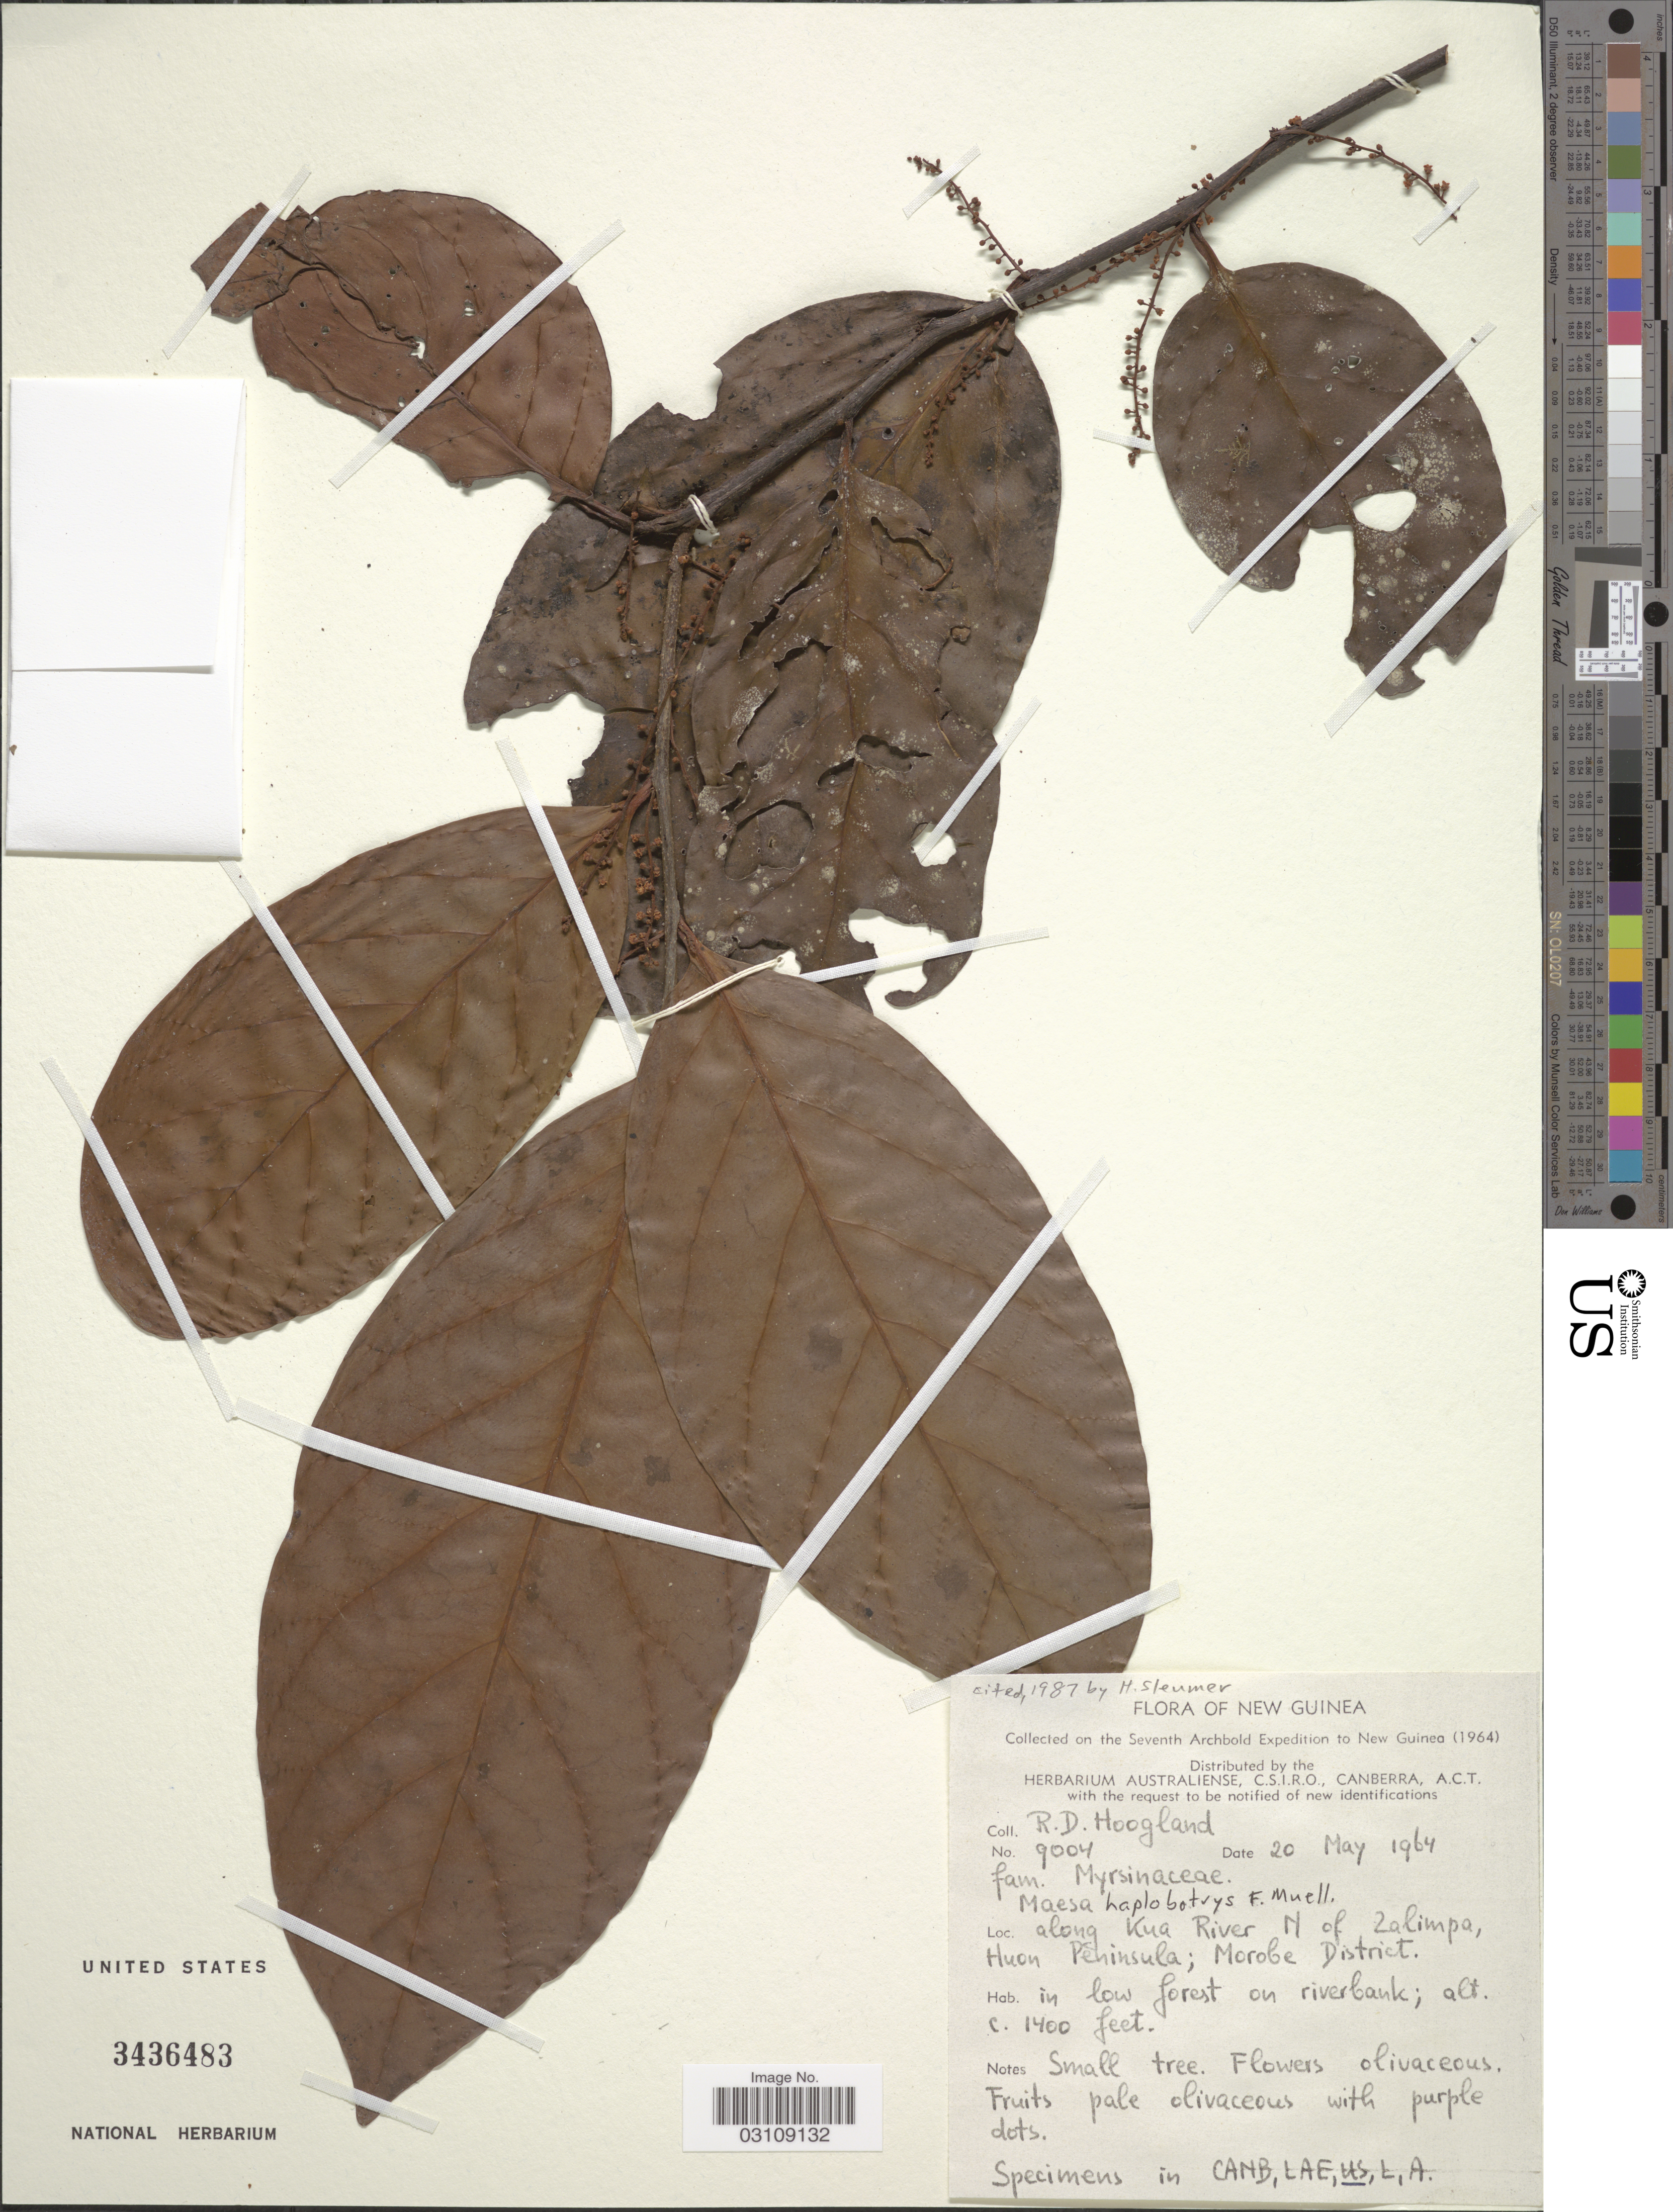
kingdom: Plantae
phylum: Tracheophyta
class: Magnoliopsida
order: Ericales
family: Primulaceae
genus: Maesa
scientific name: Maesa haplobotrys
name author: F. Muell.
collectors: R. D. Hoogland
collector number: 9004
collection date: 1964-05-20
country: Papua New Guinea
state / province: Morobe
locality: New Guinea, along Kua River N of Zalimpa, Huon Peninsula; Morobe District.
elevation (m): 427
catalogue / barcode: US 3436483